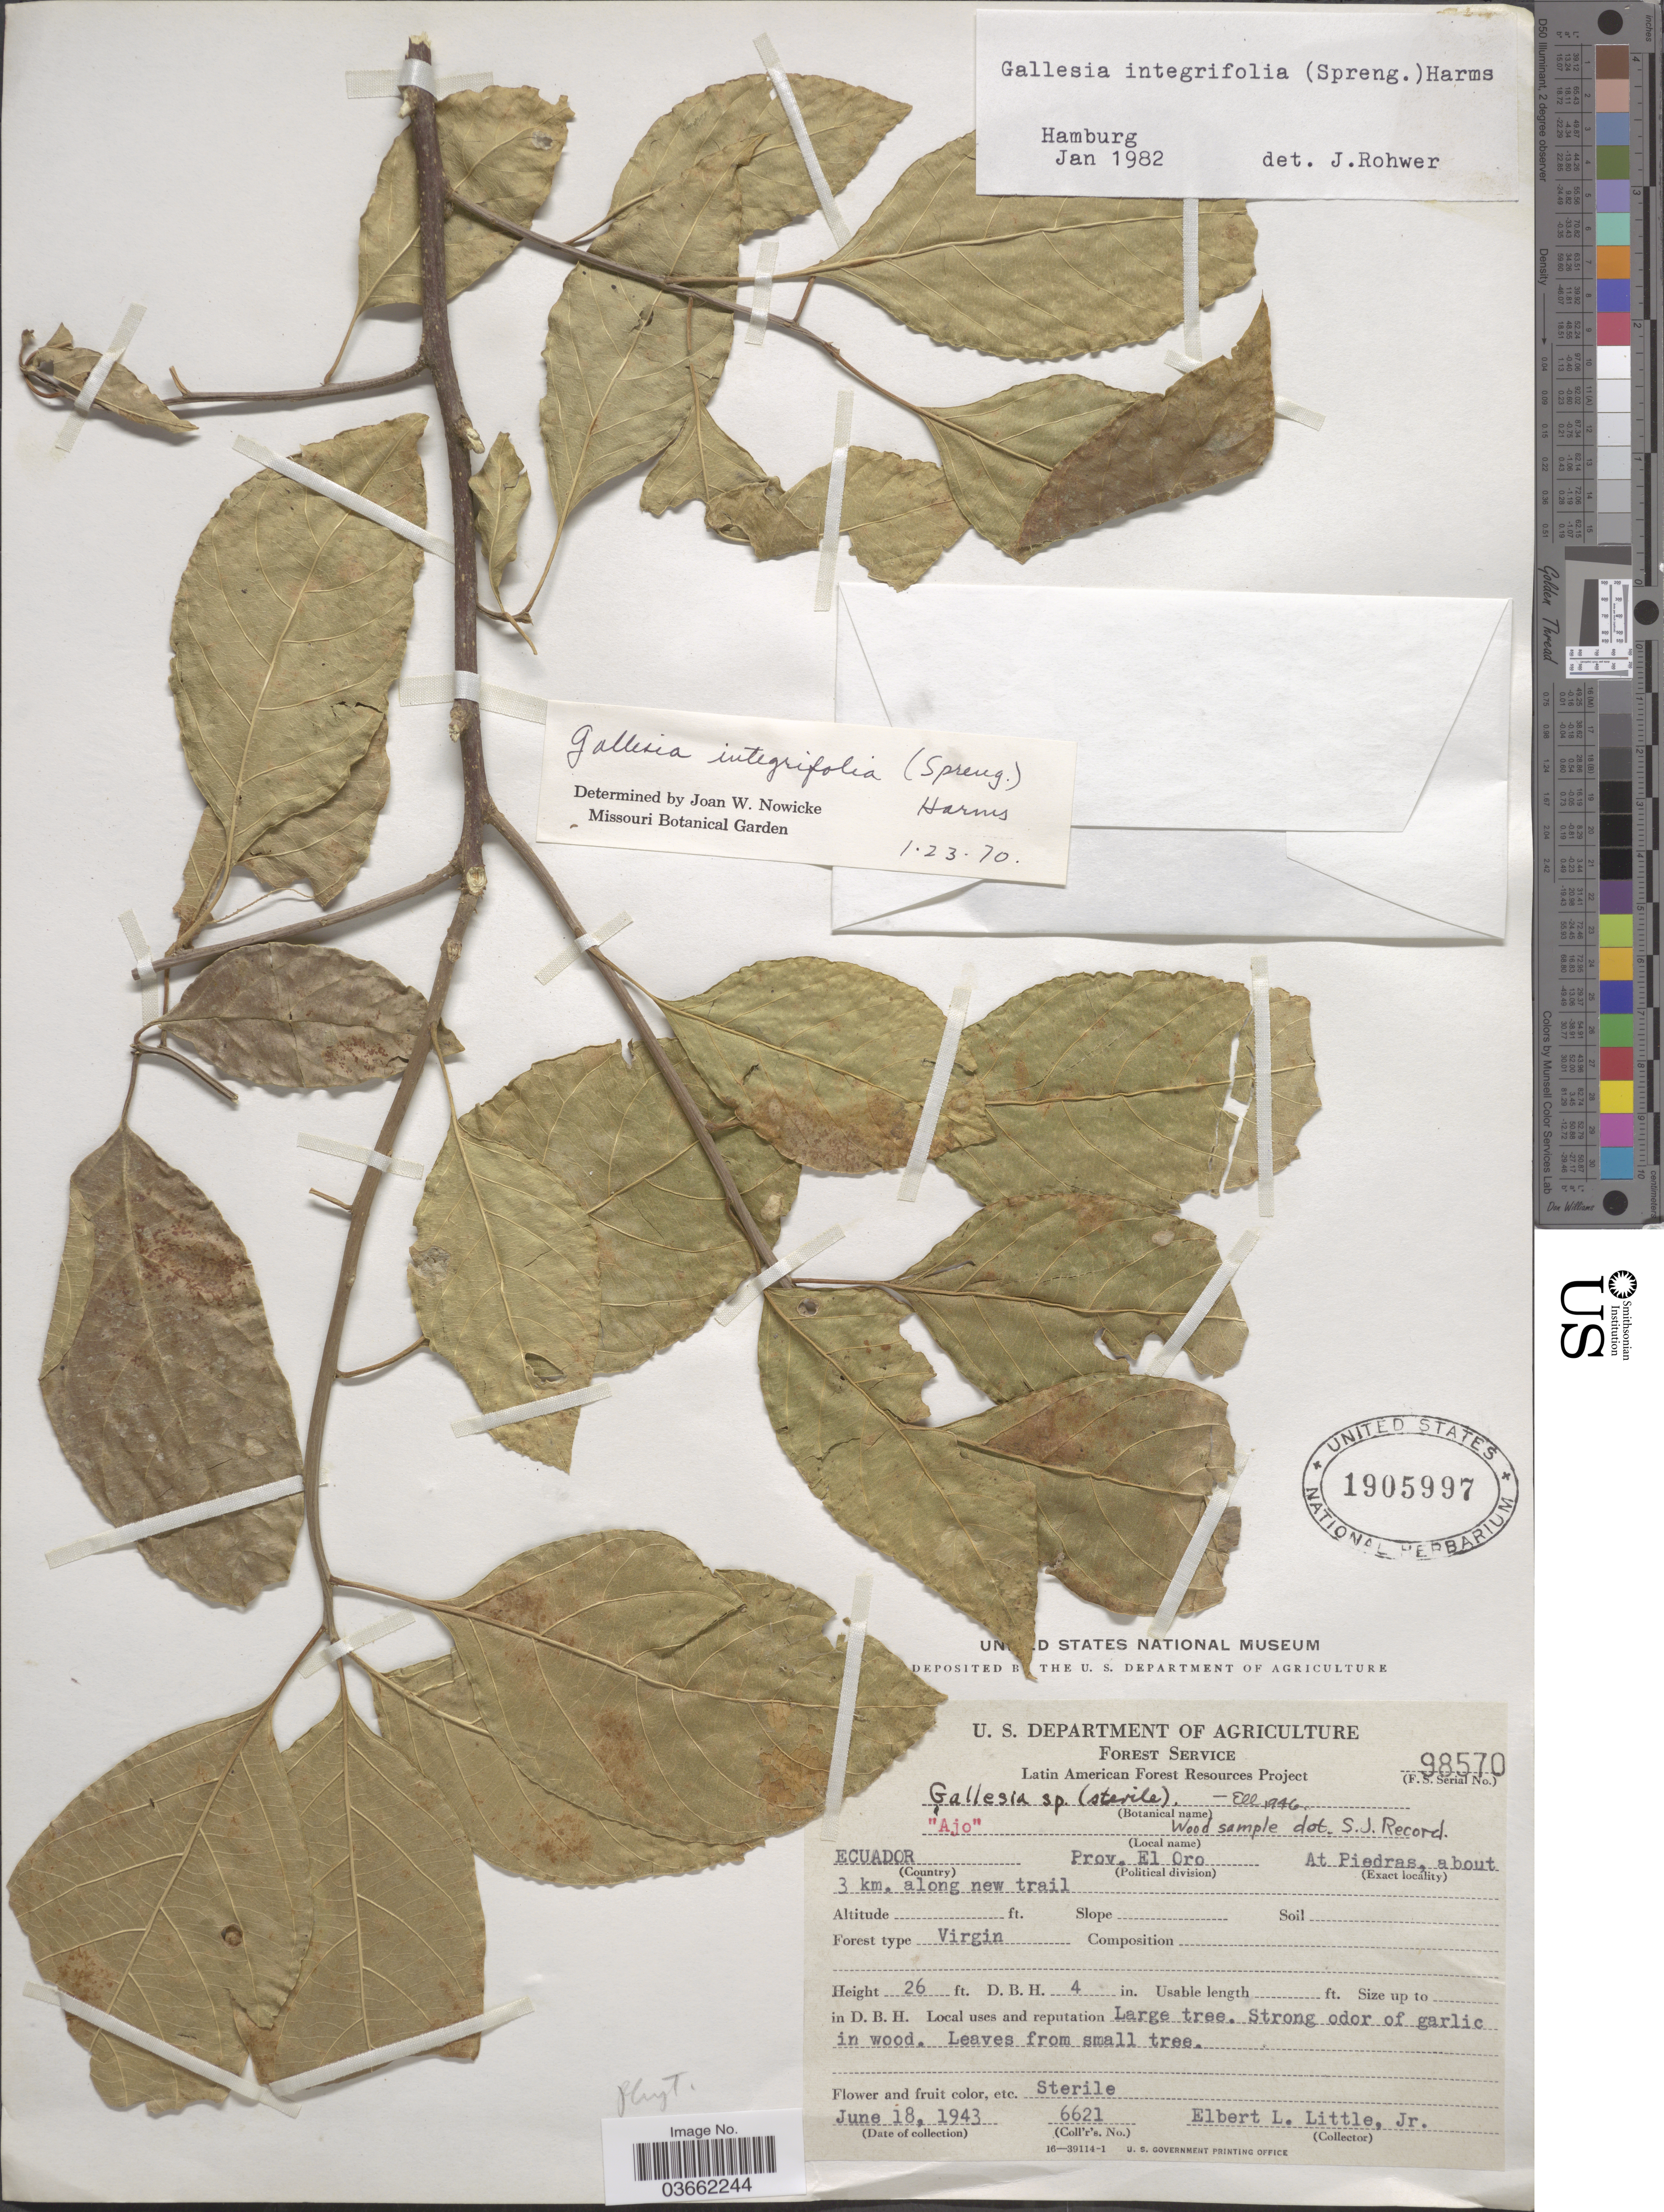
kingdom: Plantae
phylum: Tracheophyta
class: Magnoliopsida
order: Caryophyllales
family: Phytolaccaceae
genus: Gallesia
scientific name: Gallesia integrifolia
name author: (Spreng.) Harms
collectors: E. L. Little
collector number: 6621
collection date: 1943-06-18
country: Ecuador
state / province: El Oro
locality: At Piedras, about 3 km. along new trail.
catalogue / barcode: US 1905997